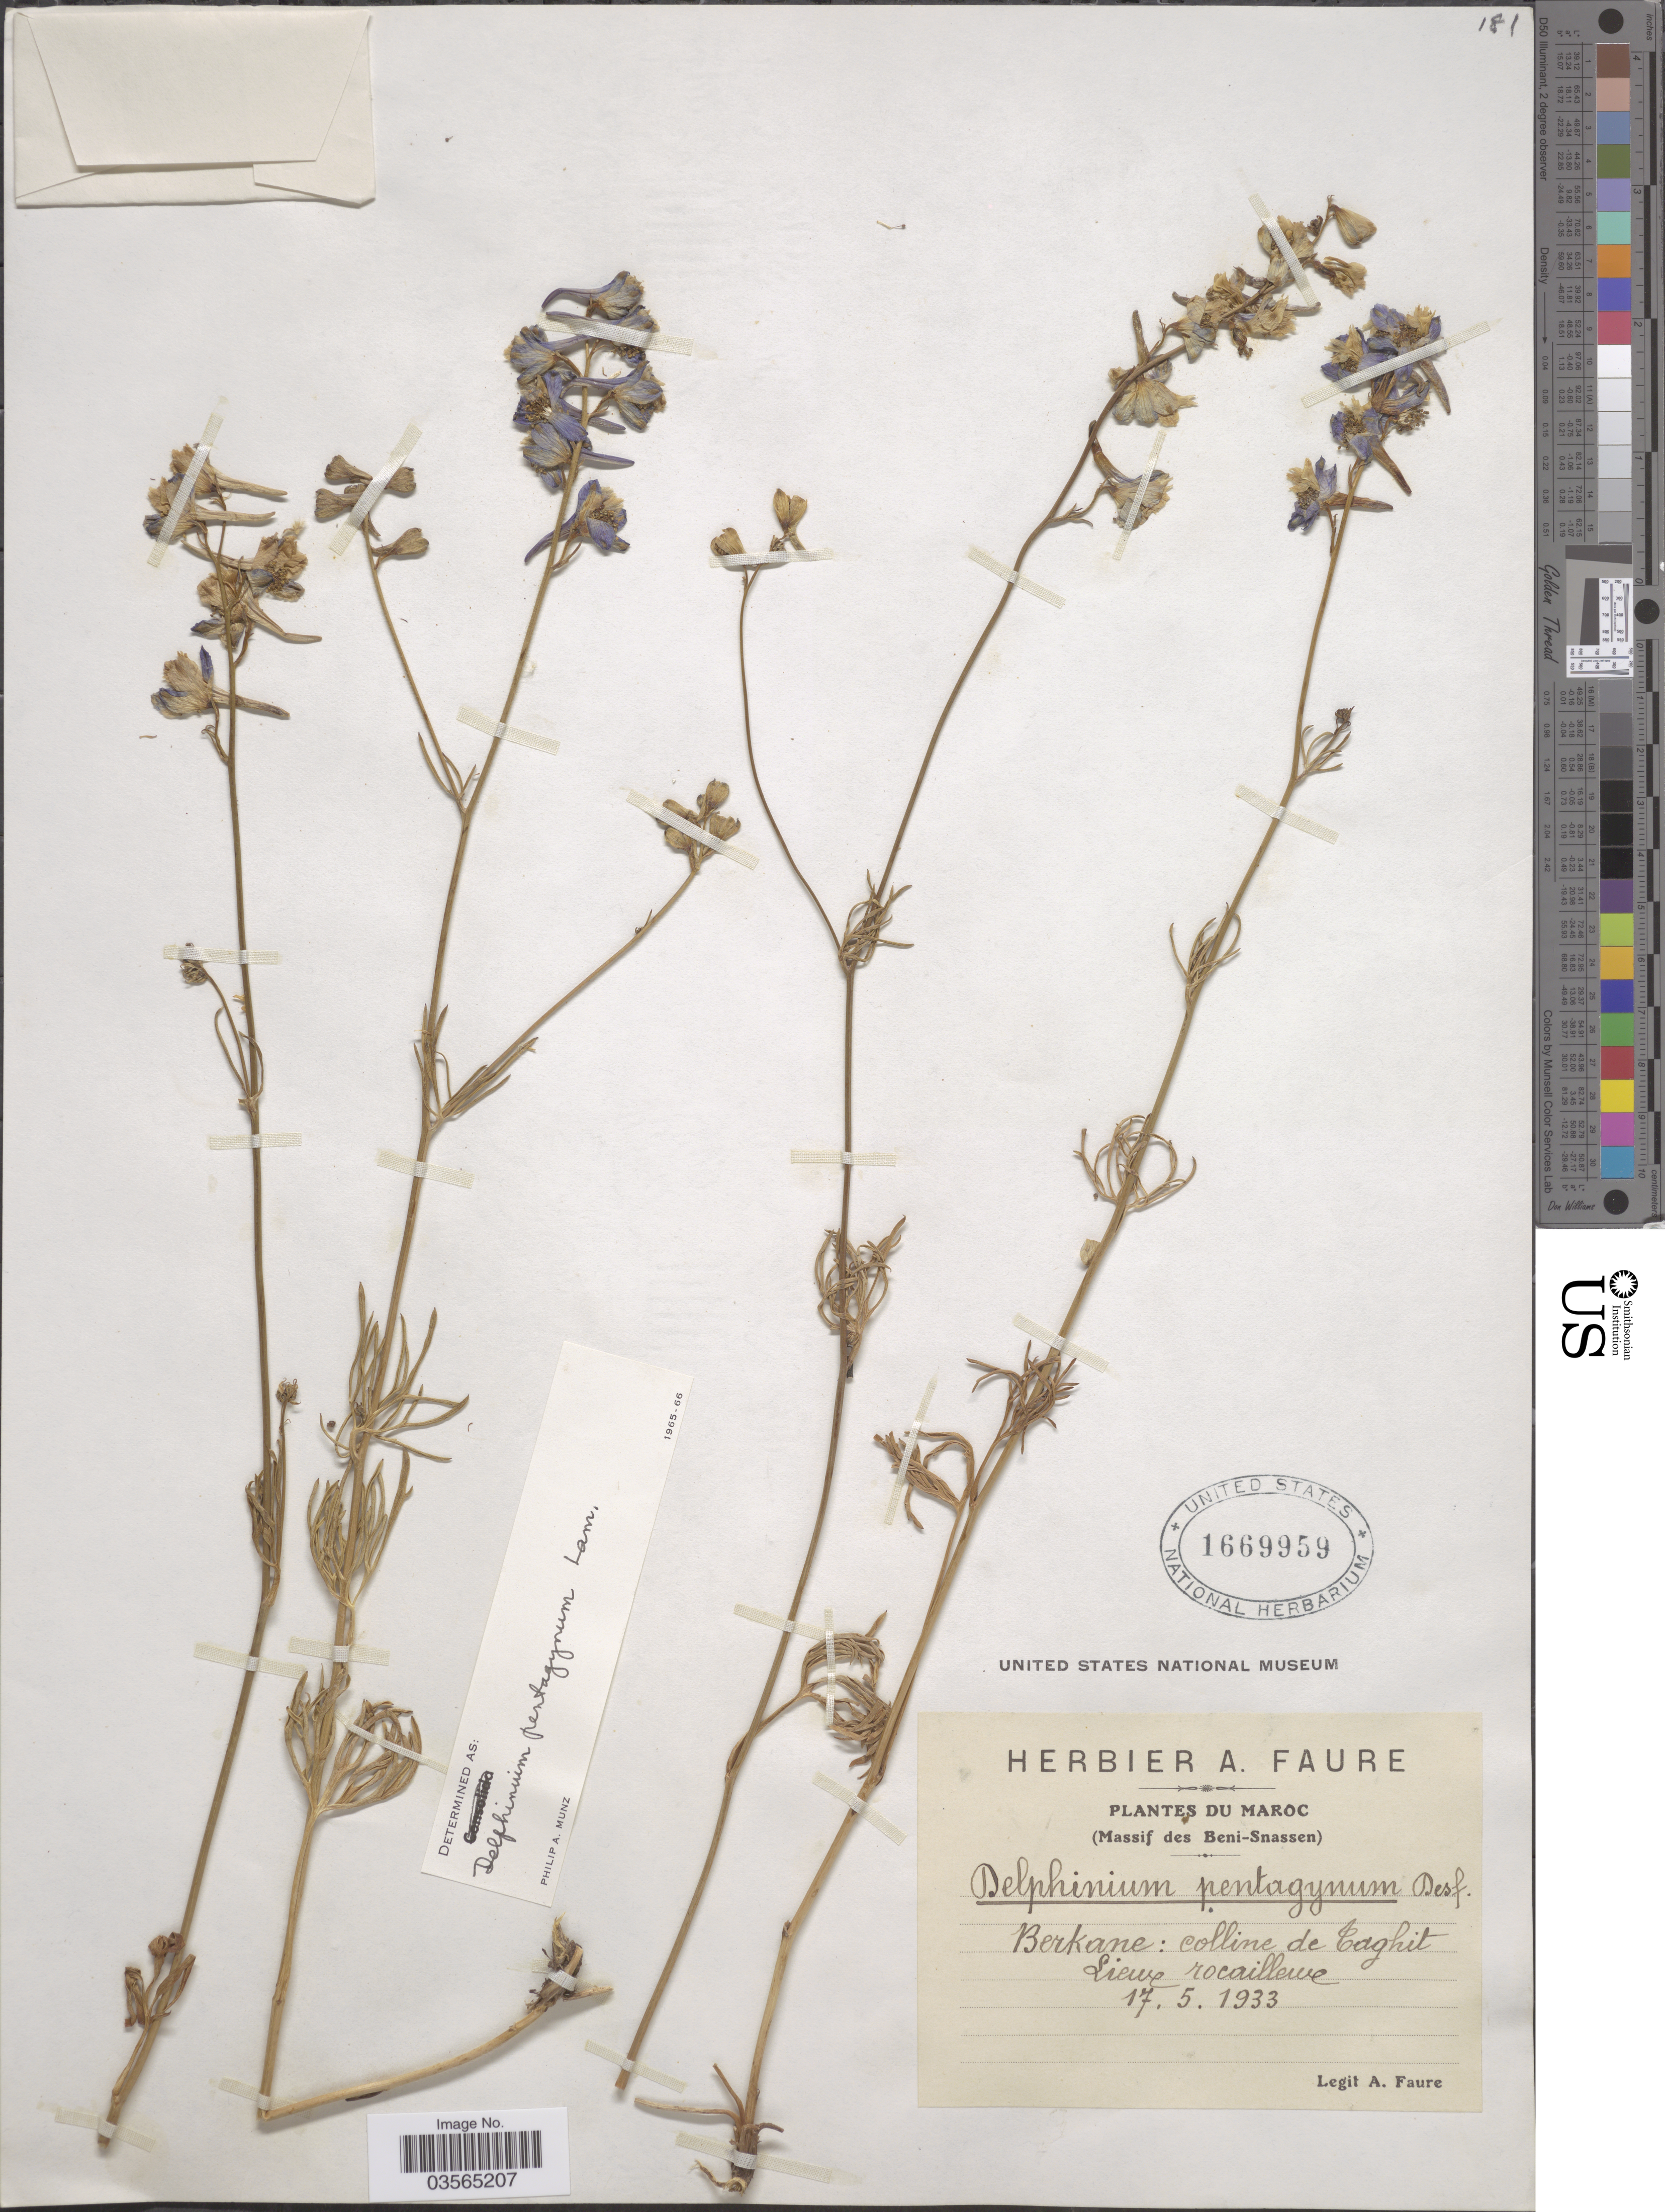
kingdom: Plantae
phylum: Tracheophyta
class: Magnoliopsida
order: Ranunculales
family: Ranunculaceae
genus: Delphinium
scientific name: Delphinium pentagynum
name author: Lam.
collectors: A. Faure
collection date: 1933-05-17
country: Algeria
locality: Massif des Beni-Snassen. Berkane: colline de Taghit.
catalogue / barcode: US 1669959